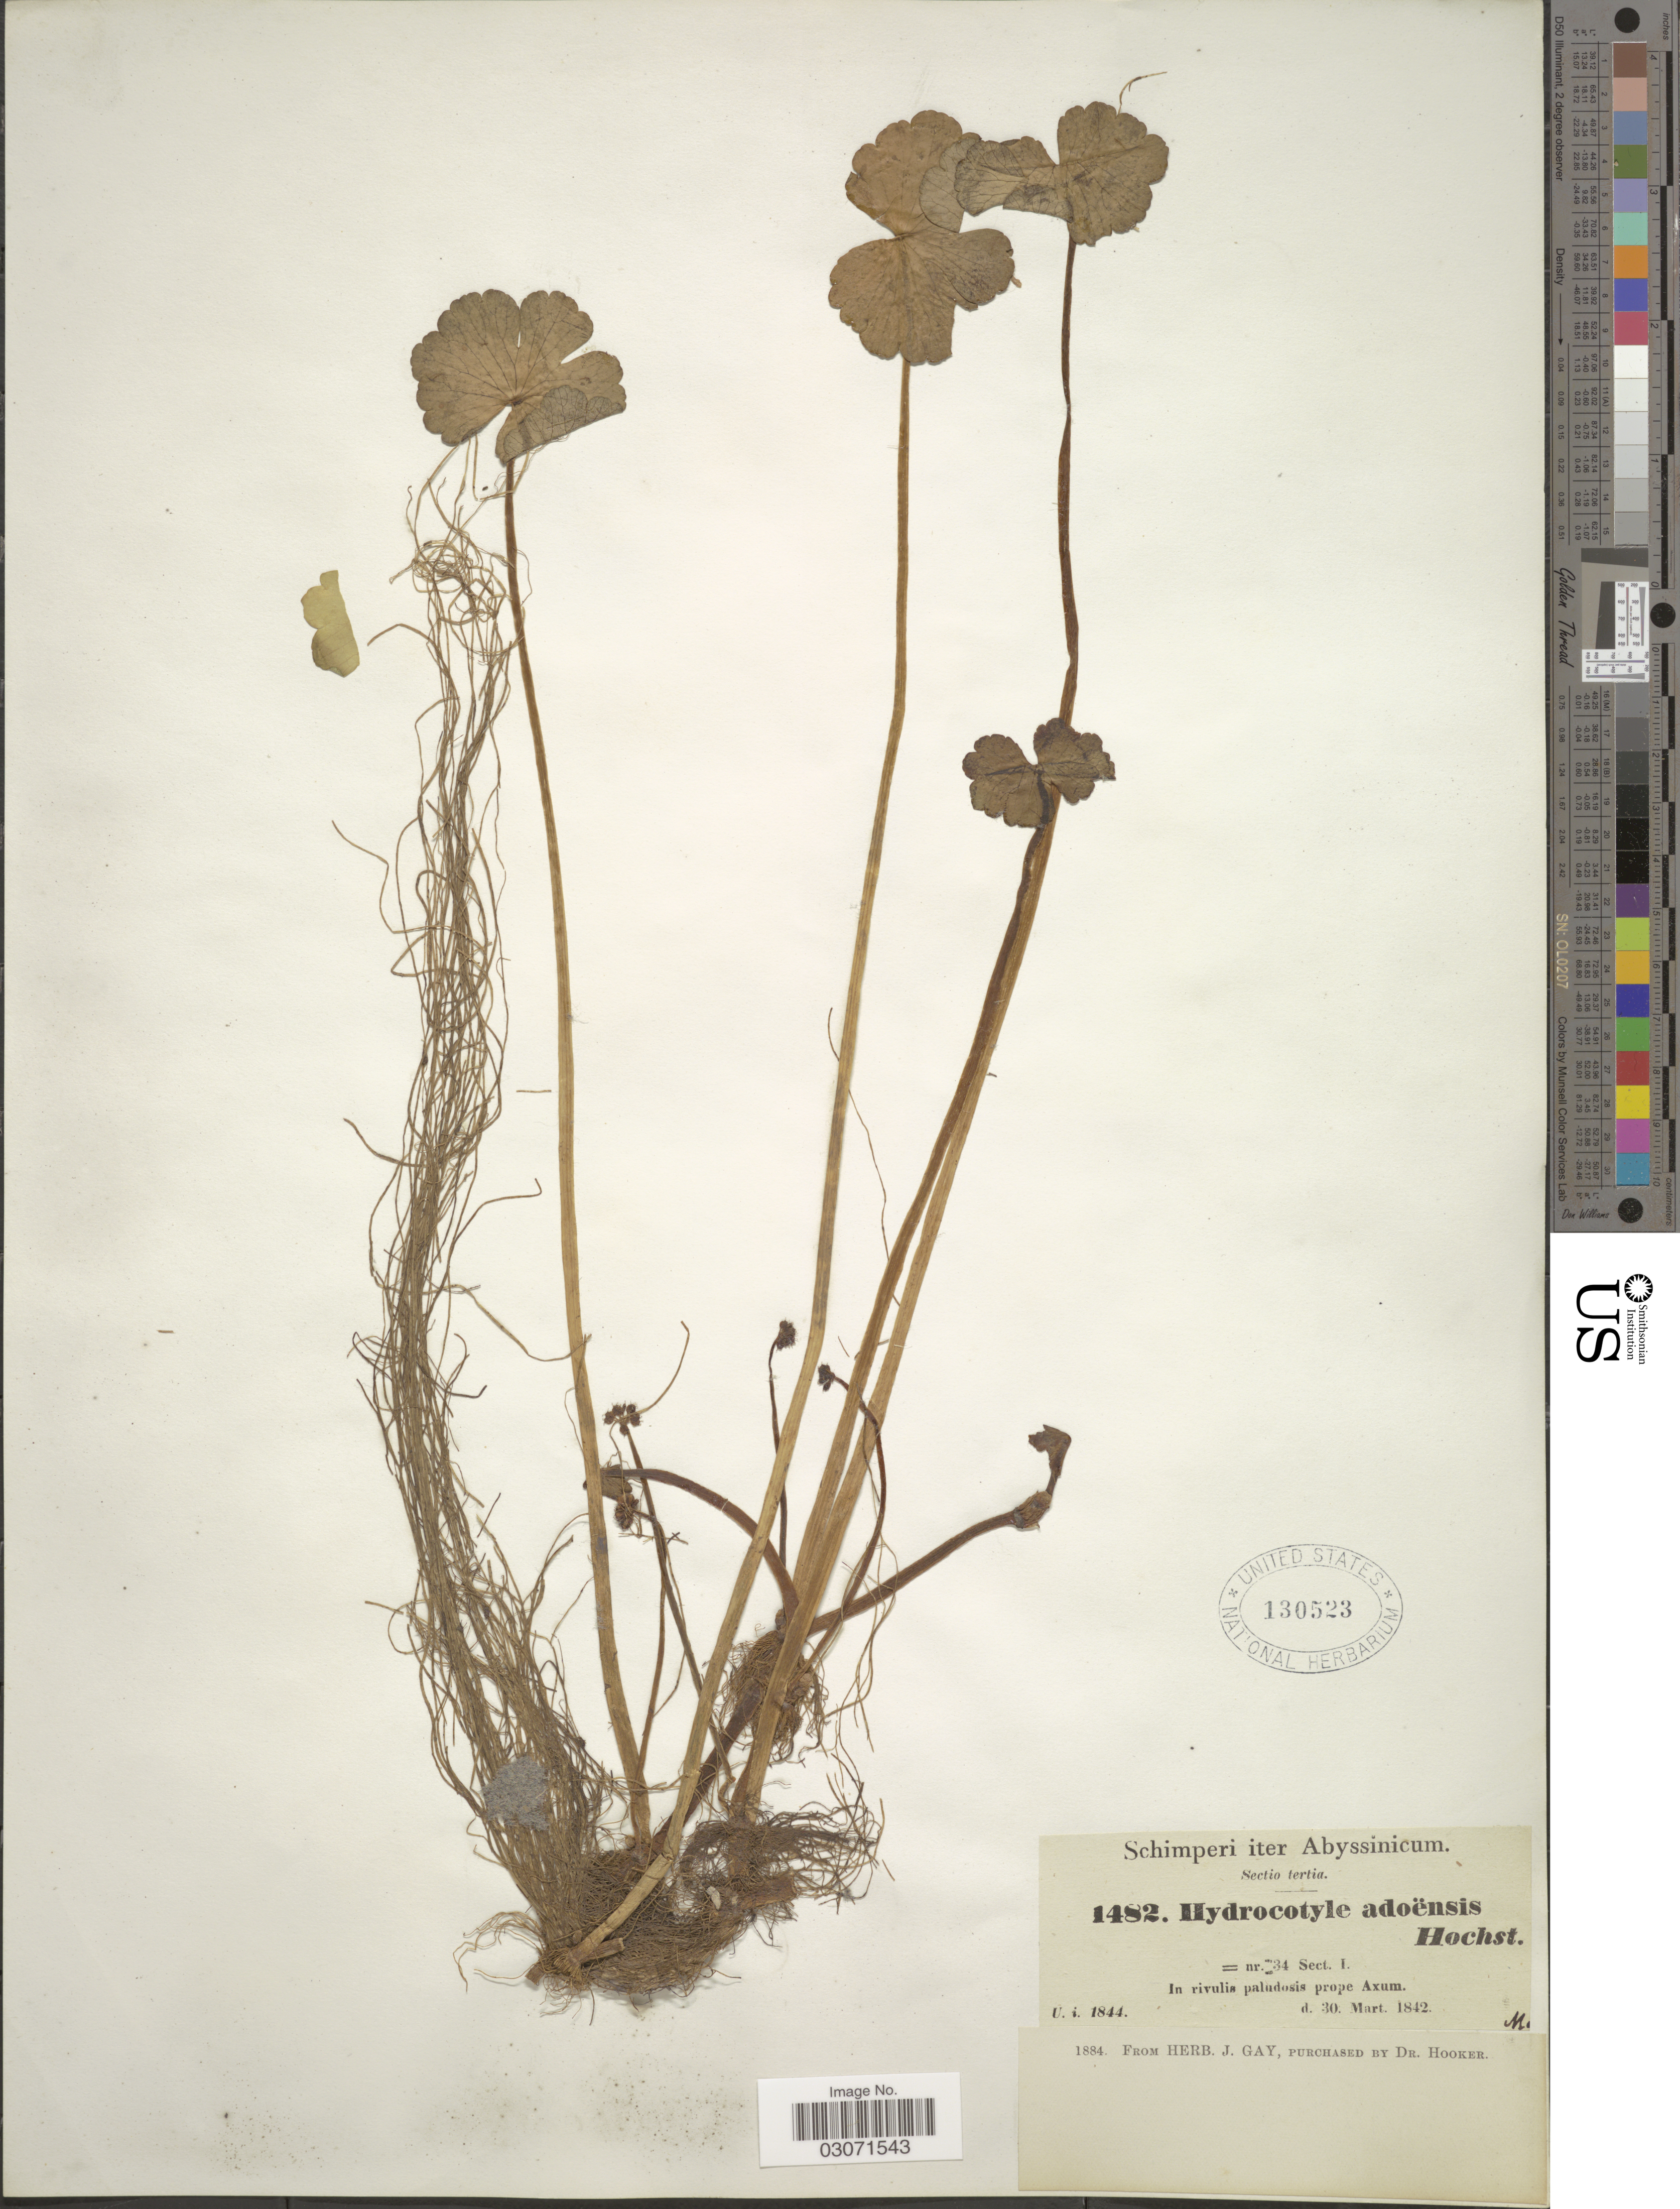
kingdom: Plantae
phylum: Tracheophyta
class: Magnoliopsida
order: Apiales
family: Araliaceae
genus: Hydrocotyle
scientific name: Hydrocotyle ranunculoides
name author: L. f.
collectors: -. Schimper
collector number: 1482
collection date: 1842-03-30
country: Eritrea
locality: Abyssinicum. In rivulis paludosis prope Axum.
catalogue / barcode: US 130523